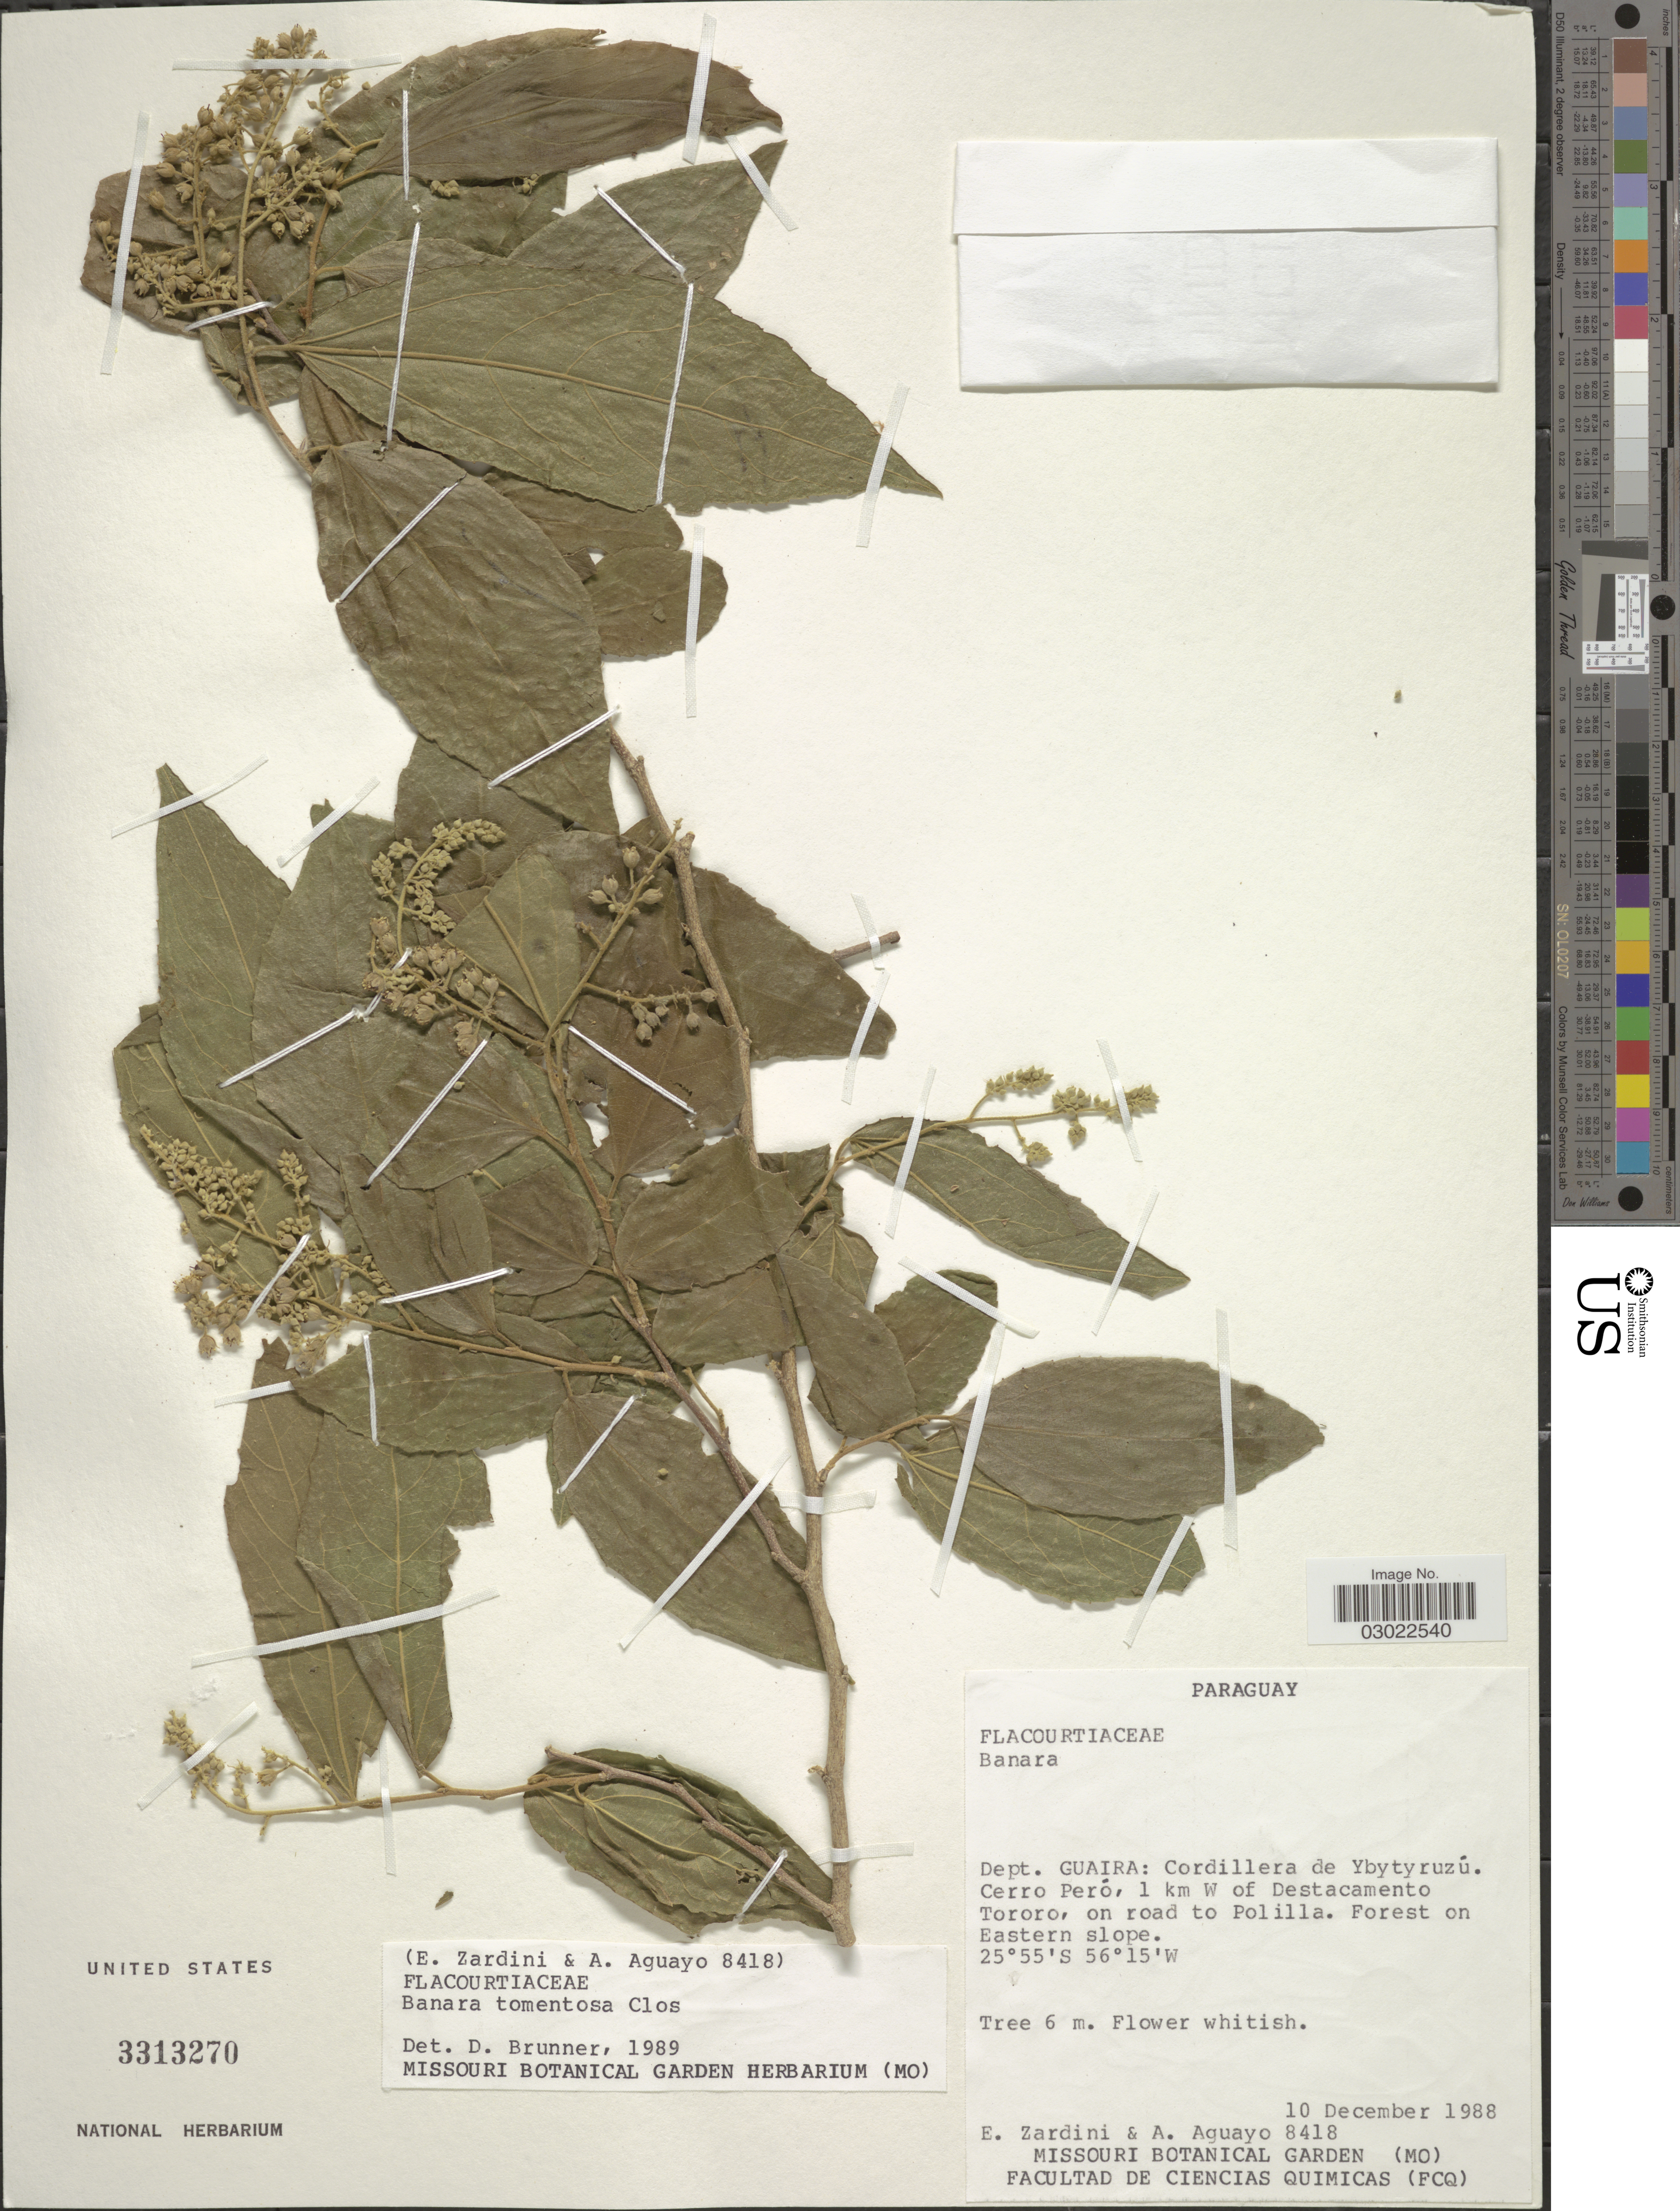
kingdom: Plantae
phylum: Tracheophyta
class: Magnoliopsida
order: Malpighiales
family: Salicaceae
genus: Banara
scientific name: Banara tomentosa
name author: Clos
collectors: E. Zardini & A. Aguayo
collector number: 8418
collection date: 1988-12-10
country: Paraguay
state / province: Guaira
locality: Dept. Guaira: Cordillera de Ybytyruzú. Cerro Peró, 1 km W of Destacamento Tororo, on road to Polilla. Forest on Eastern slope.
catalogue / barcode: US 3313270